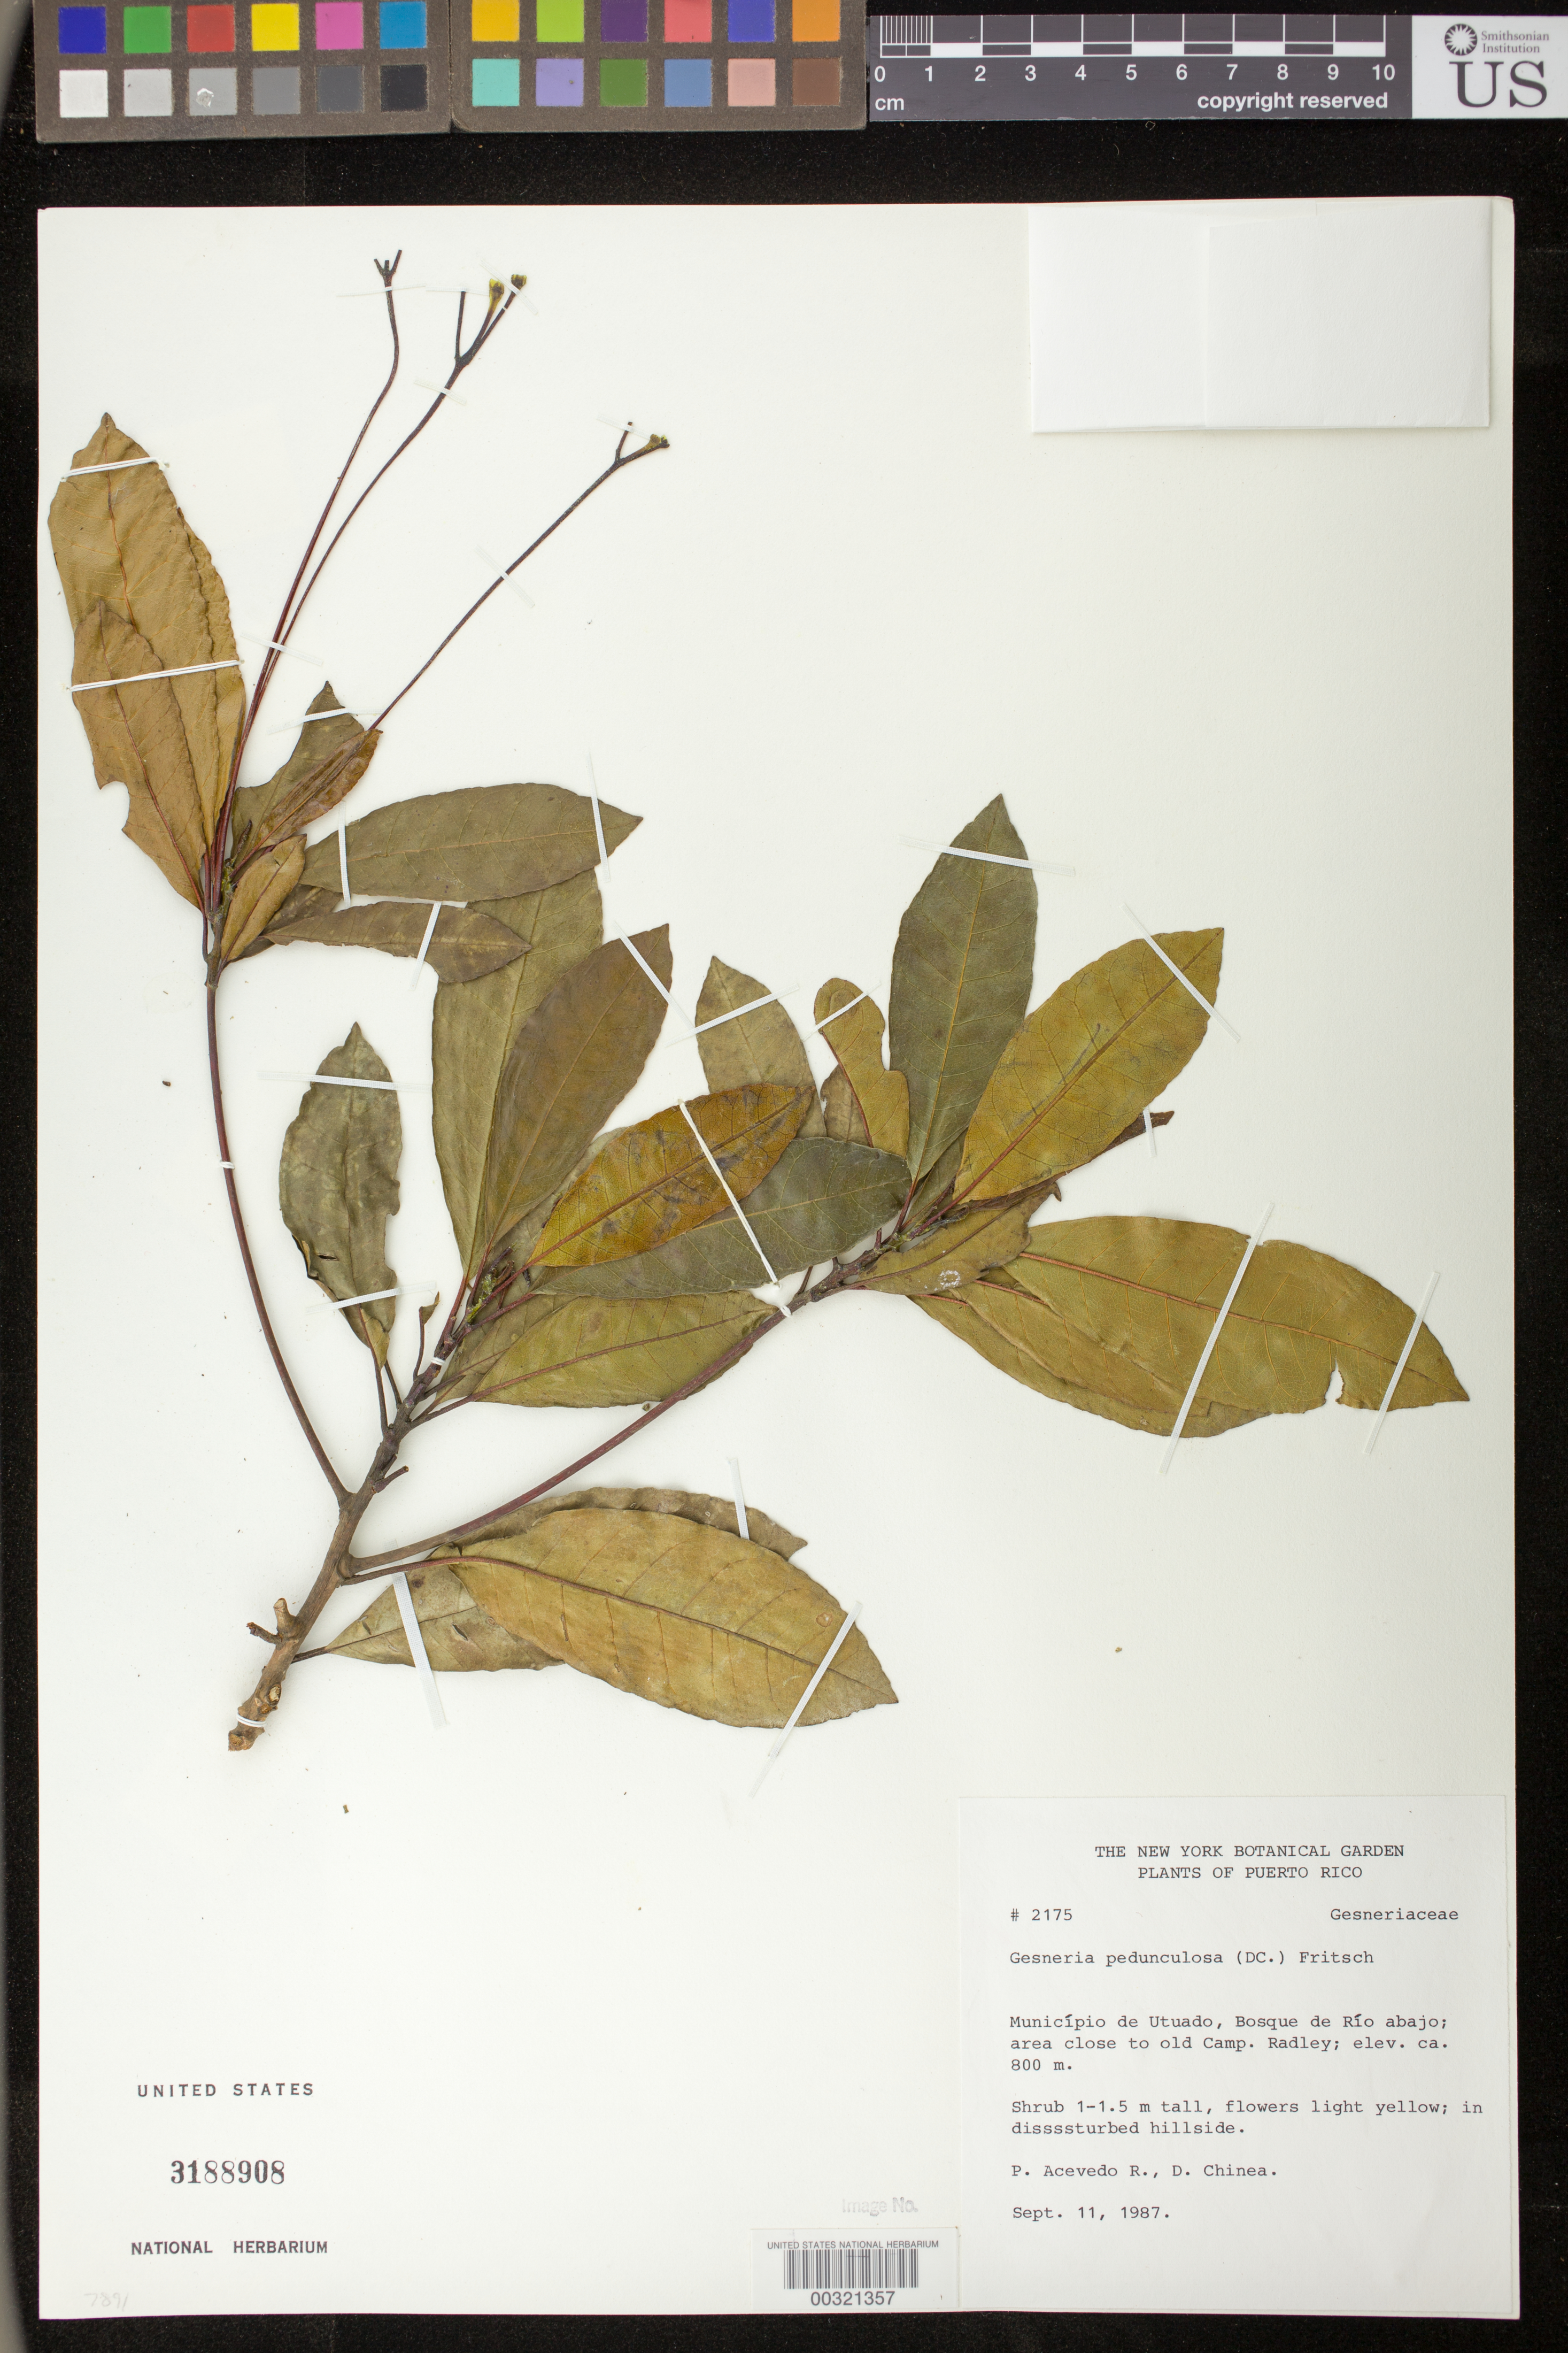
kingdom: Plantae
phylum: Tracheophyta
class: Magnoliopsida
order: Lamiales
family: Gesneriaceae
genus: Gesneria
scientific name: Gesneria pedunculosa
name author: (DC.) Fritsch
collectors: P. Acevedo-Rodr. & D. Chinea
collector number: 2175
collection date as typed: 11 Sep 1987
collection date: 1987-09-11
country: Puerto Rico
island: Puerto Rico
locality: Mun. of Utuado, bosque de Rio Abajo, area close to old camp, Radley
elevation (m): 800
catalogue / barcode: US 3188908